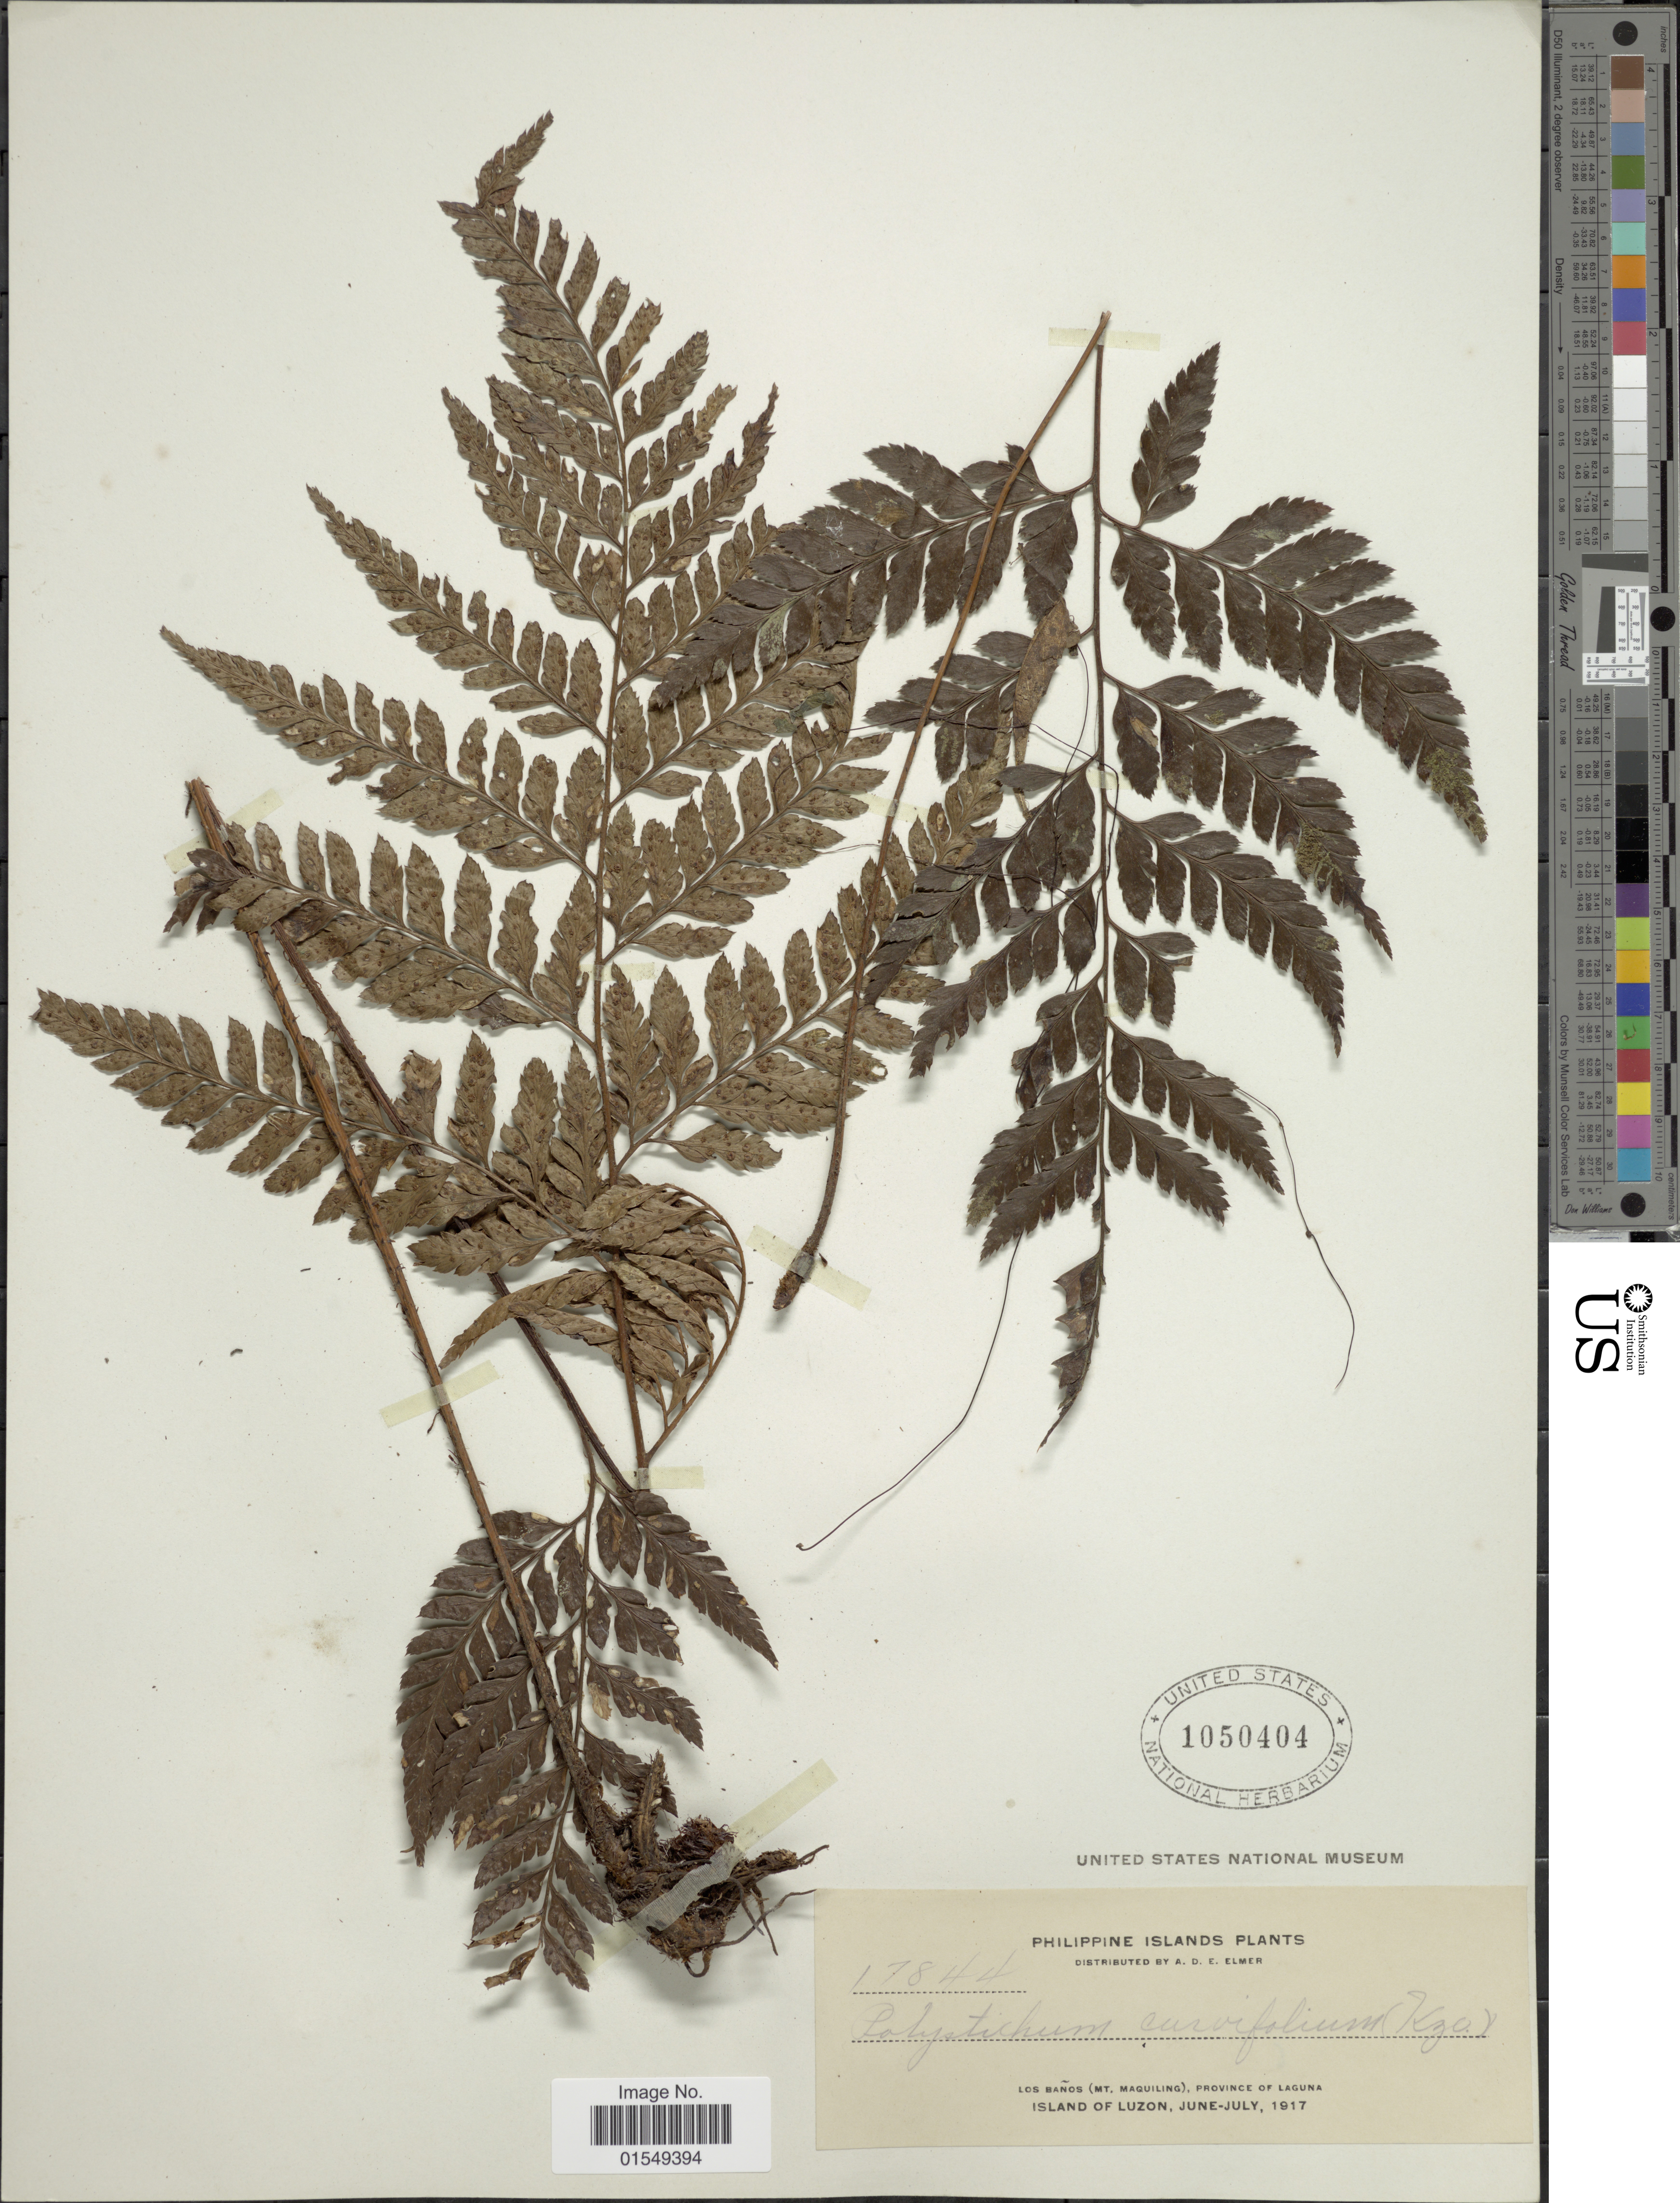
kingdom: Plantae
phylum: Tracheophyta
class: Polypodiopsida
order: Polypodiales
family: Dryopteridaceae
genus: Arachniodes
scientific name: Arachniodes carvifolia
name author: (Kunze) Ching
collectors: A. D. E. Elmer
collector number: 17844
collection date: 1917-06/1917-07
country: Philippines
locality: Philippine Islands, Los Banos (Mt. Maquiling), Province of Laguna, Island of Luzon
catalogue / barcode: US 1050404